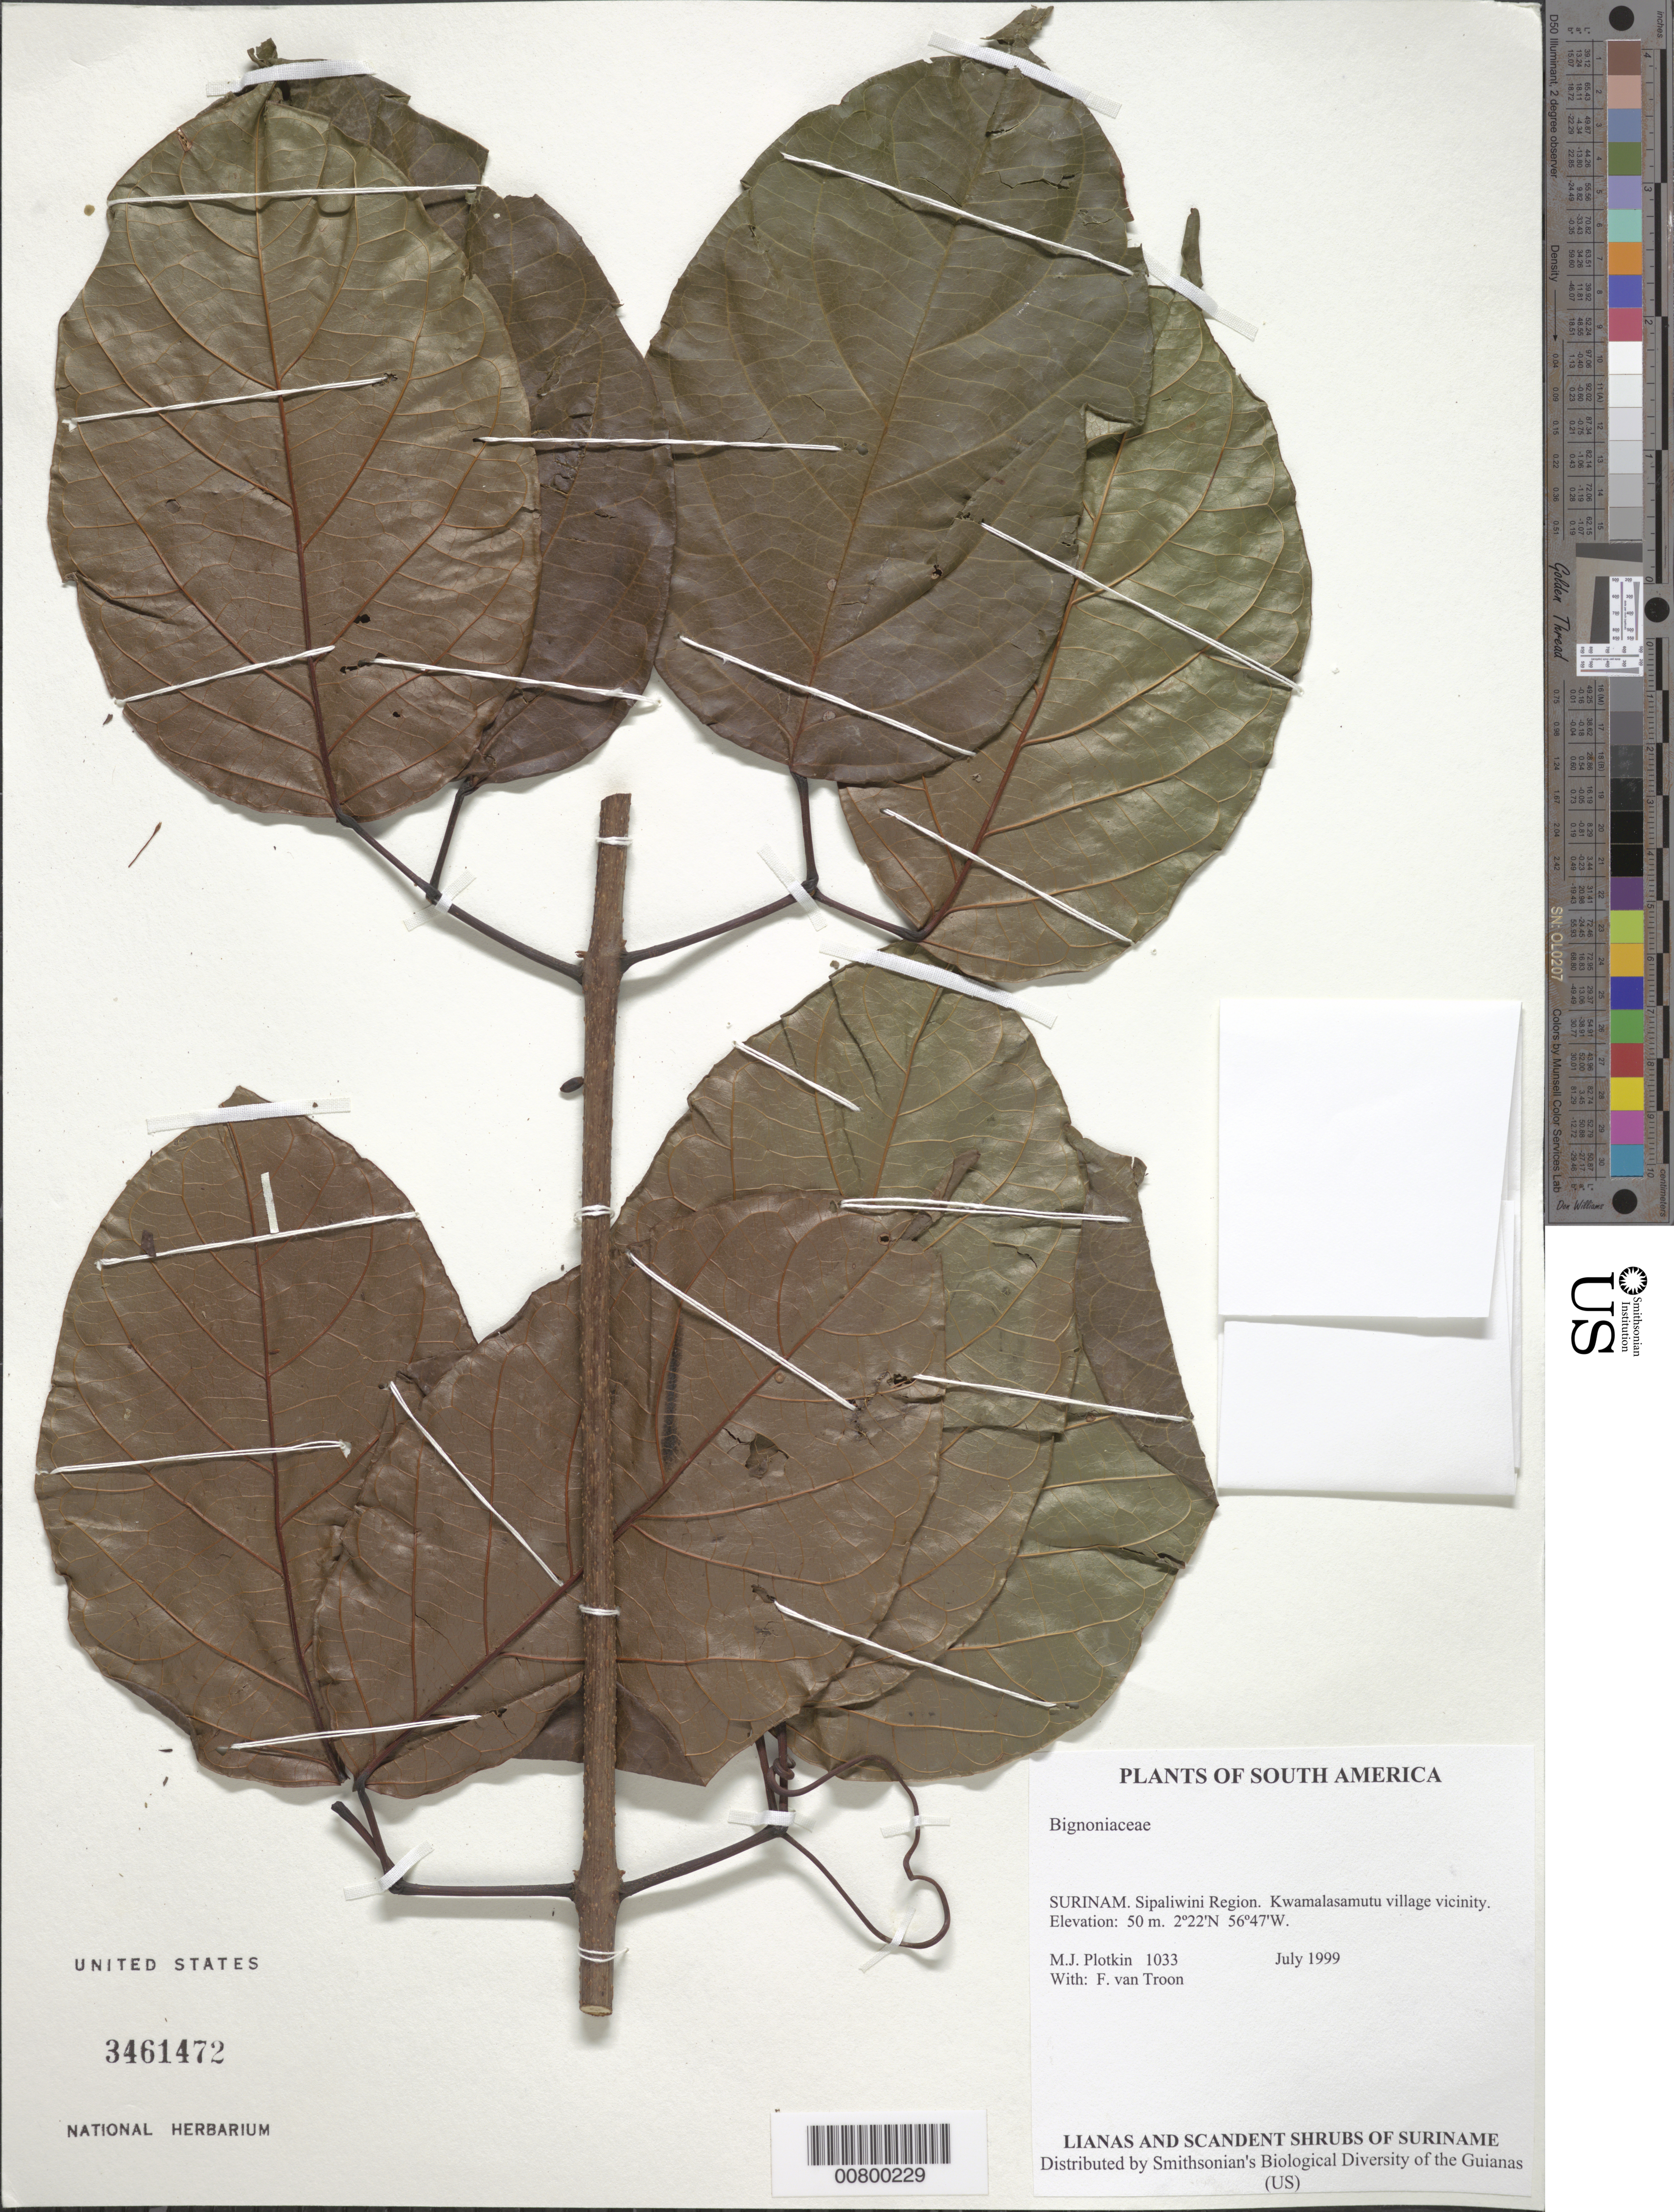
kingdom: Plantae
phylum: Tracheophyta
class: Magnoliopsida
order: Lamiales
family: Bignoniaceae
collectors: M. Plotkin & F. Van Troon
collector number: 1033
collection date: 1999-07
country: Suriname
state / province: Sipaliwini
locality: Sipaliwini Region. Kwamalasemutu village vicinity.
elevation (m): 50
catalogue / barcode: US 3461472